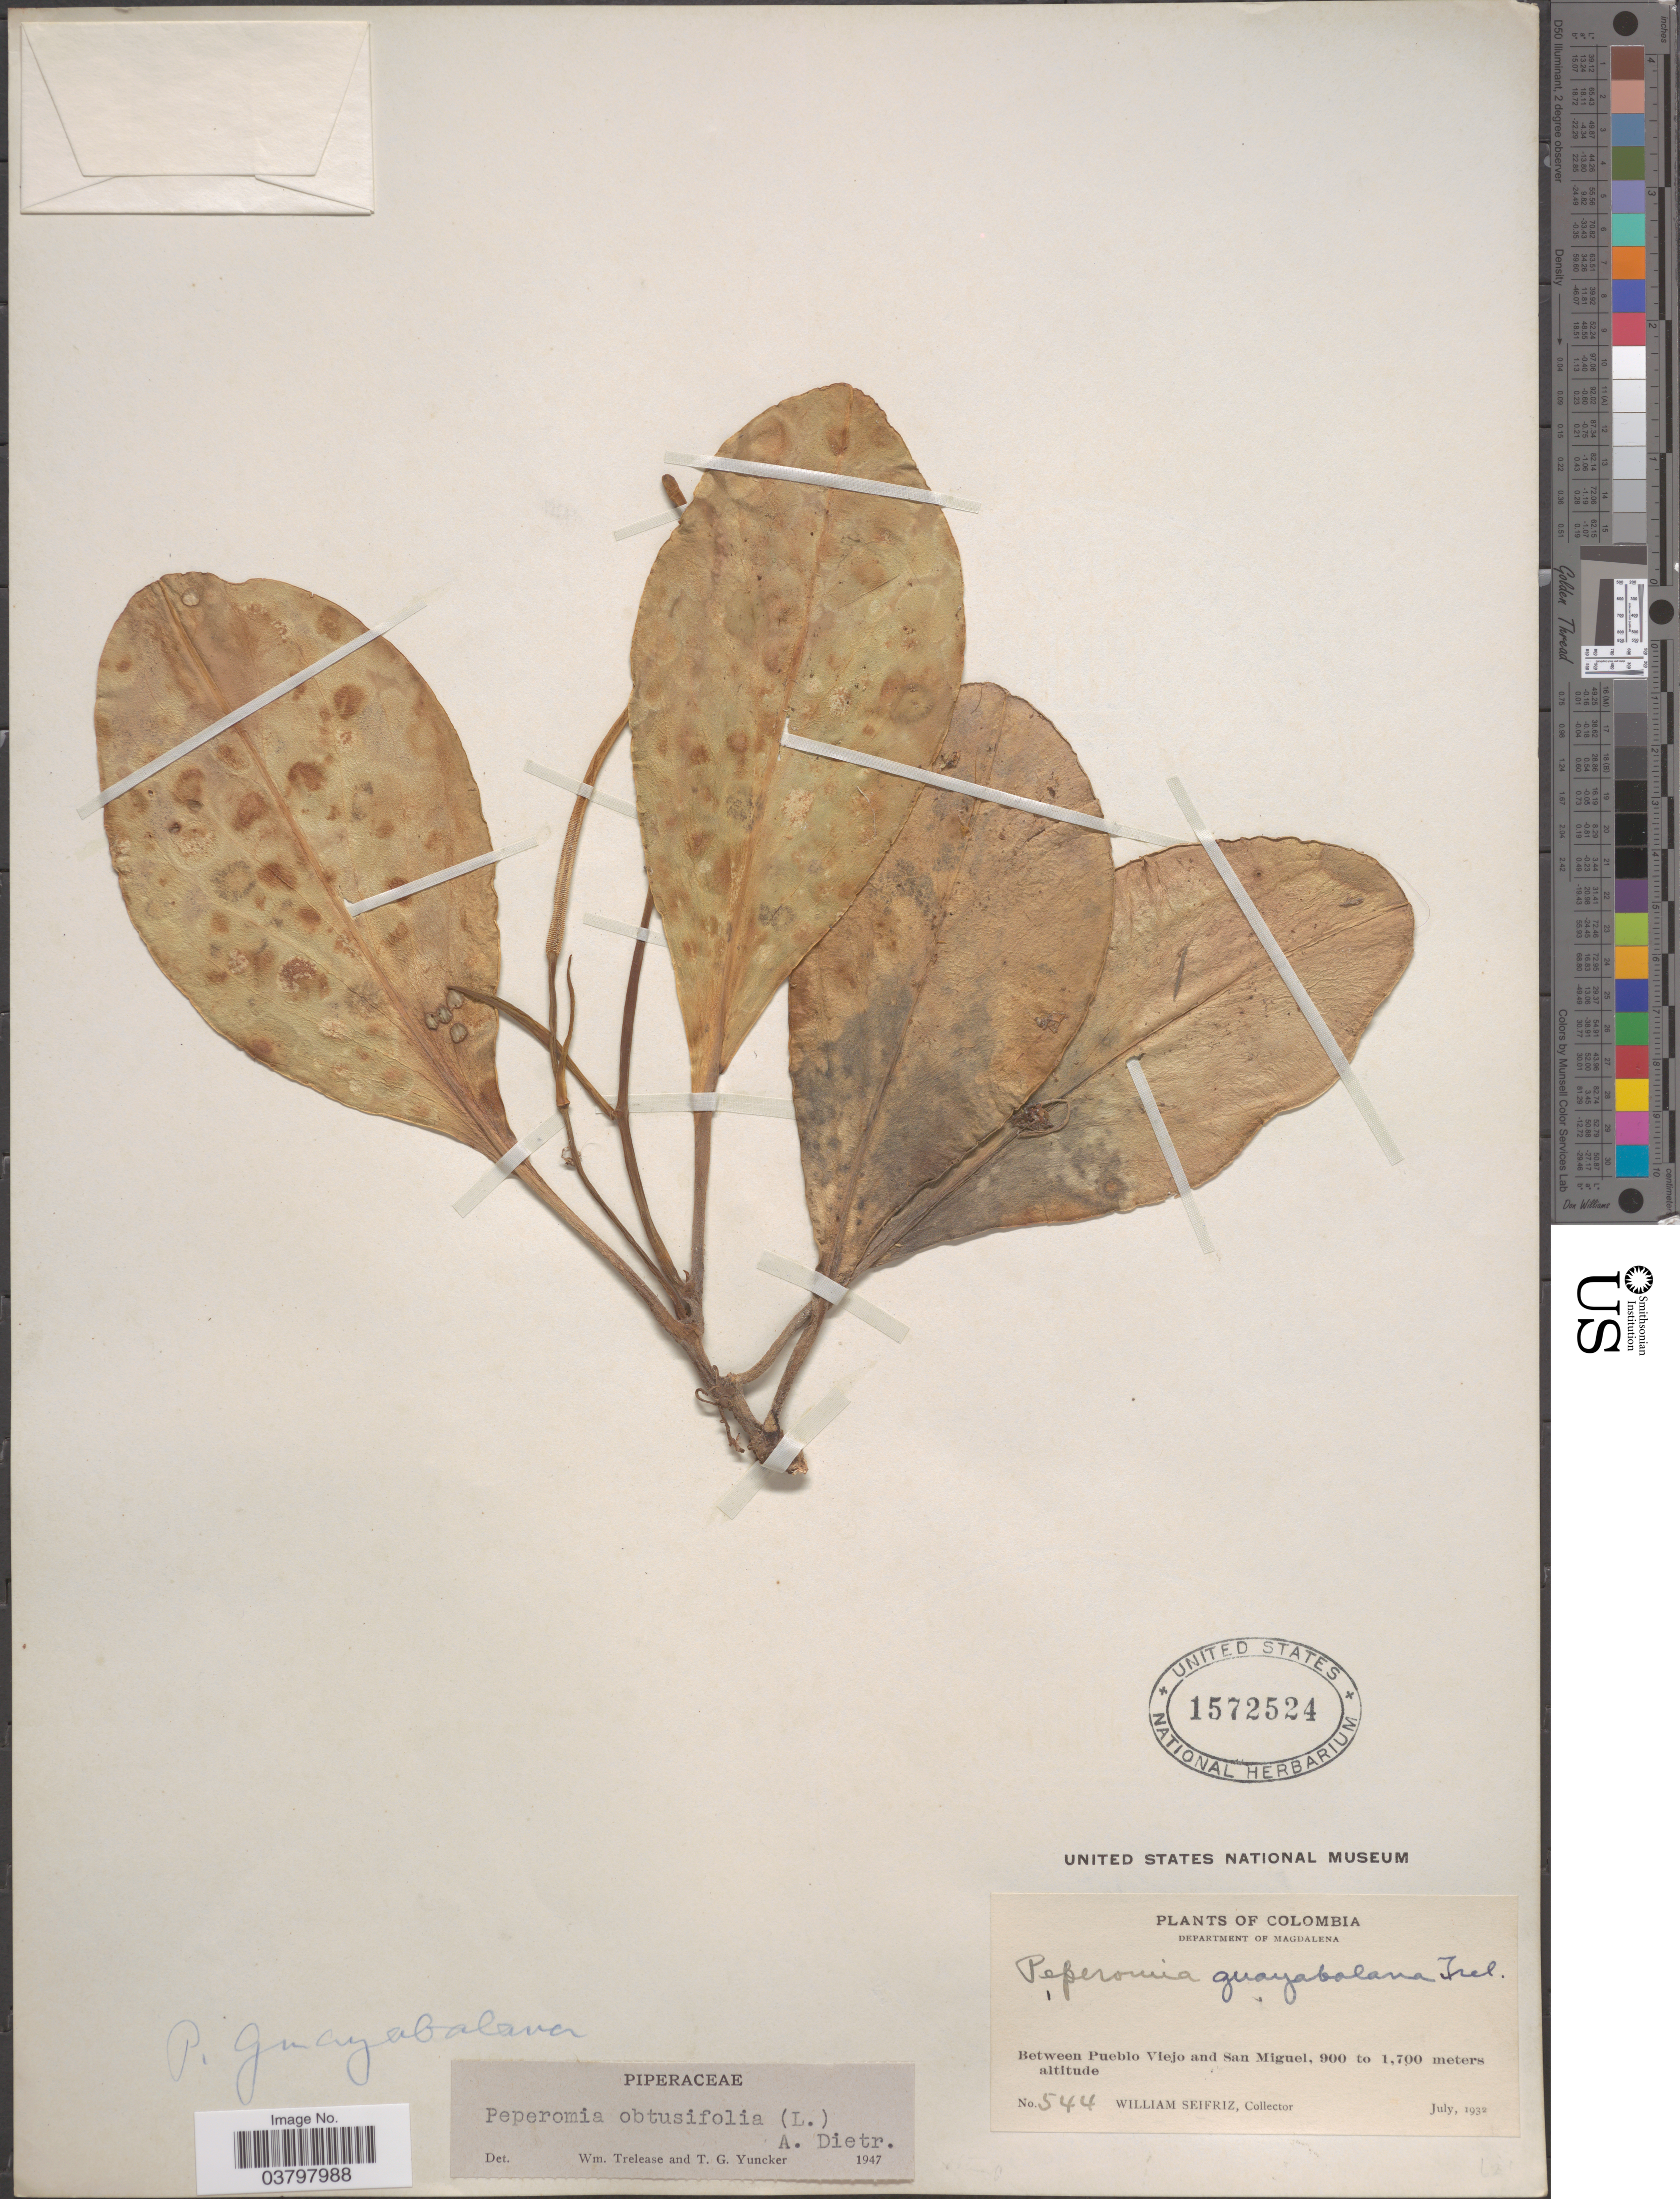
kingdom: Plantae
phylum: Tracheophyta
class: Magnoliopsida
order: Piperales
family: Piperaceae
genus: Peperomia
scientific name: Peperomia obtusifolia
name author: (L.) A. Dietr.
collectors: W. Seifriz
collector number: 544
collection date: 1932-07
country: Colombia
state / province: Magdalena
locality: Department of Magdalena. Between Pueblo Viejo and San Miguel.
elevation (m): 900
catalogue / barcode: US 1572524